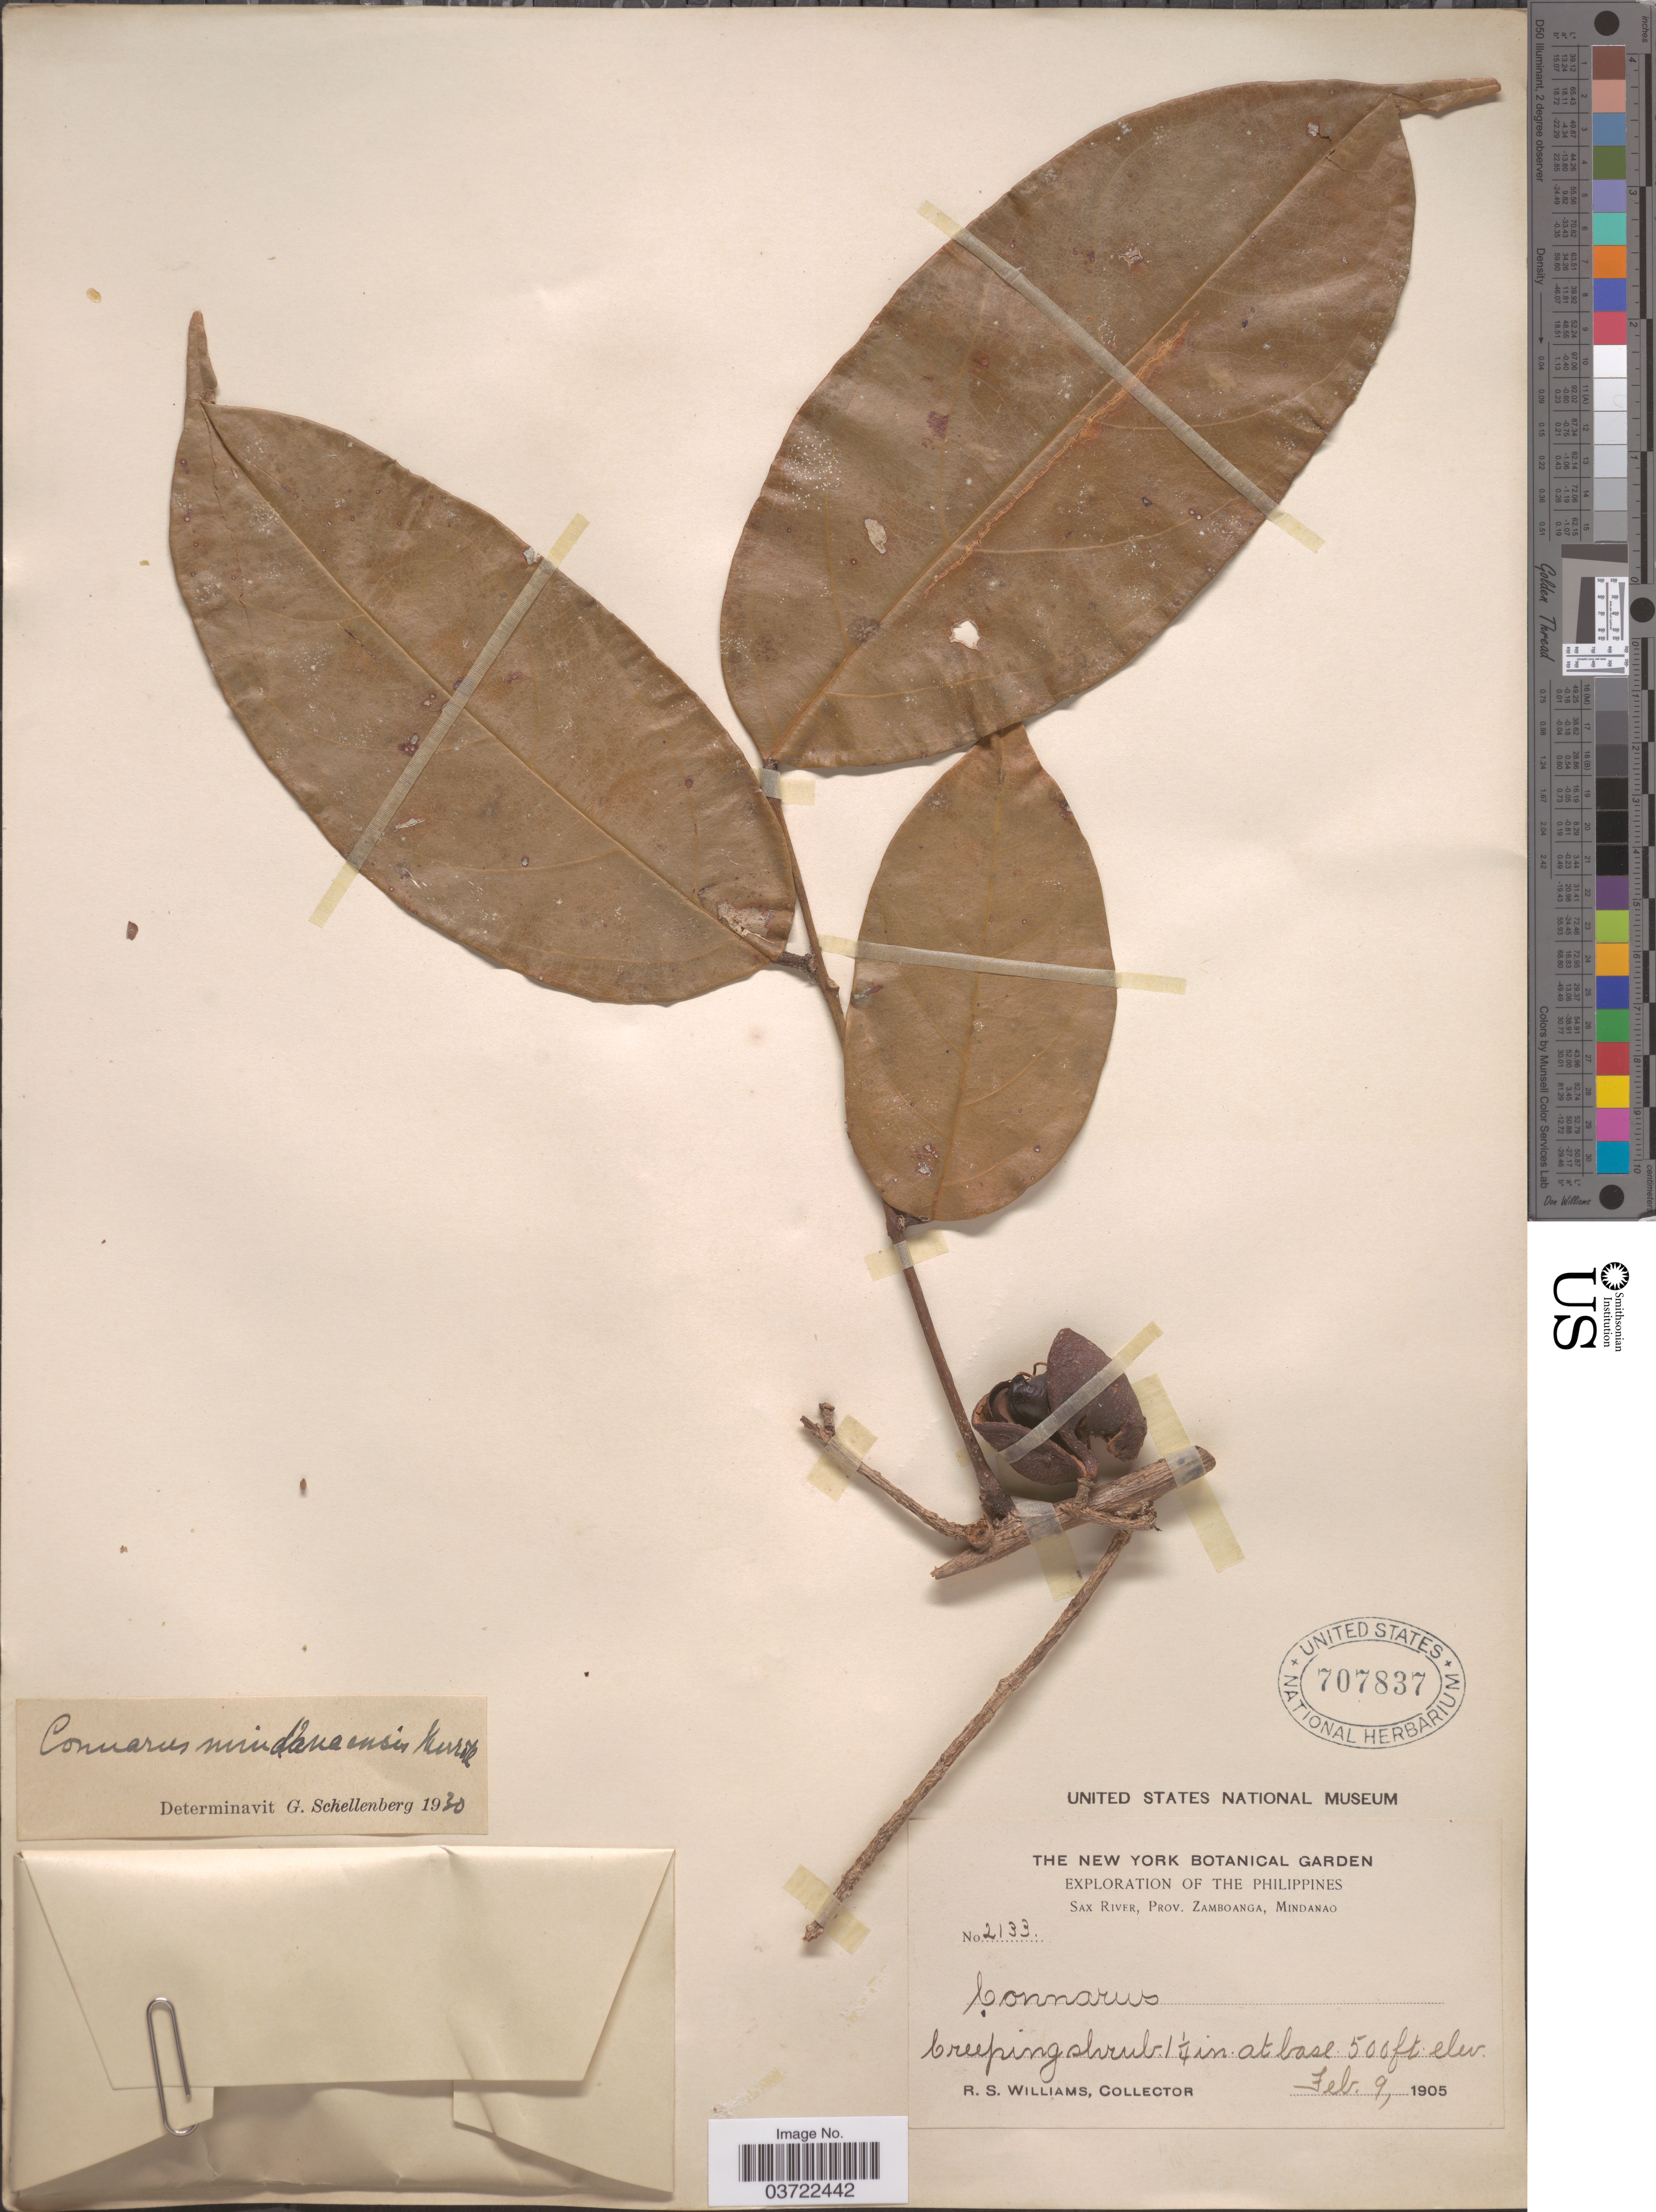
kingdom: Plantae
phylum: Tracheophyta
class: Magnoliopsida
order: Oxalidales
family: Connaraceae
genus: Connarus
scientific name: Connarus mindanaensis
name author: Merr.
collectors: R. S. Williams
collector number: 2133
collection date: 1905-02-09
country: Philippines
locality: Sax River, Prov. Zamboanga, Mindanao.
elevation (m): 152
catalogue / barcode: US 707837